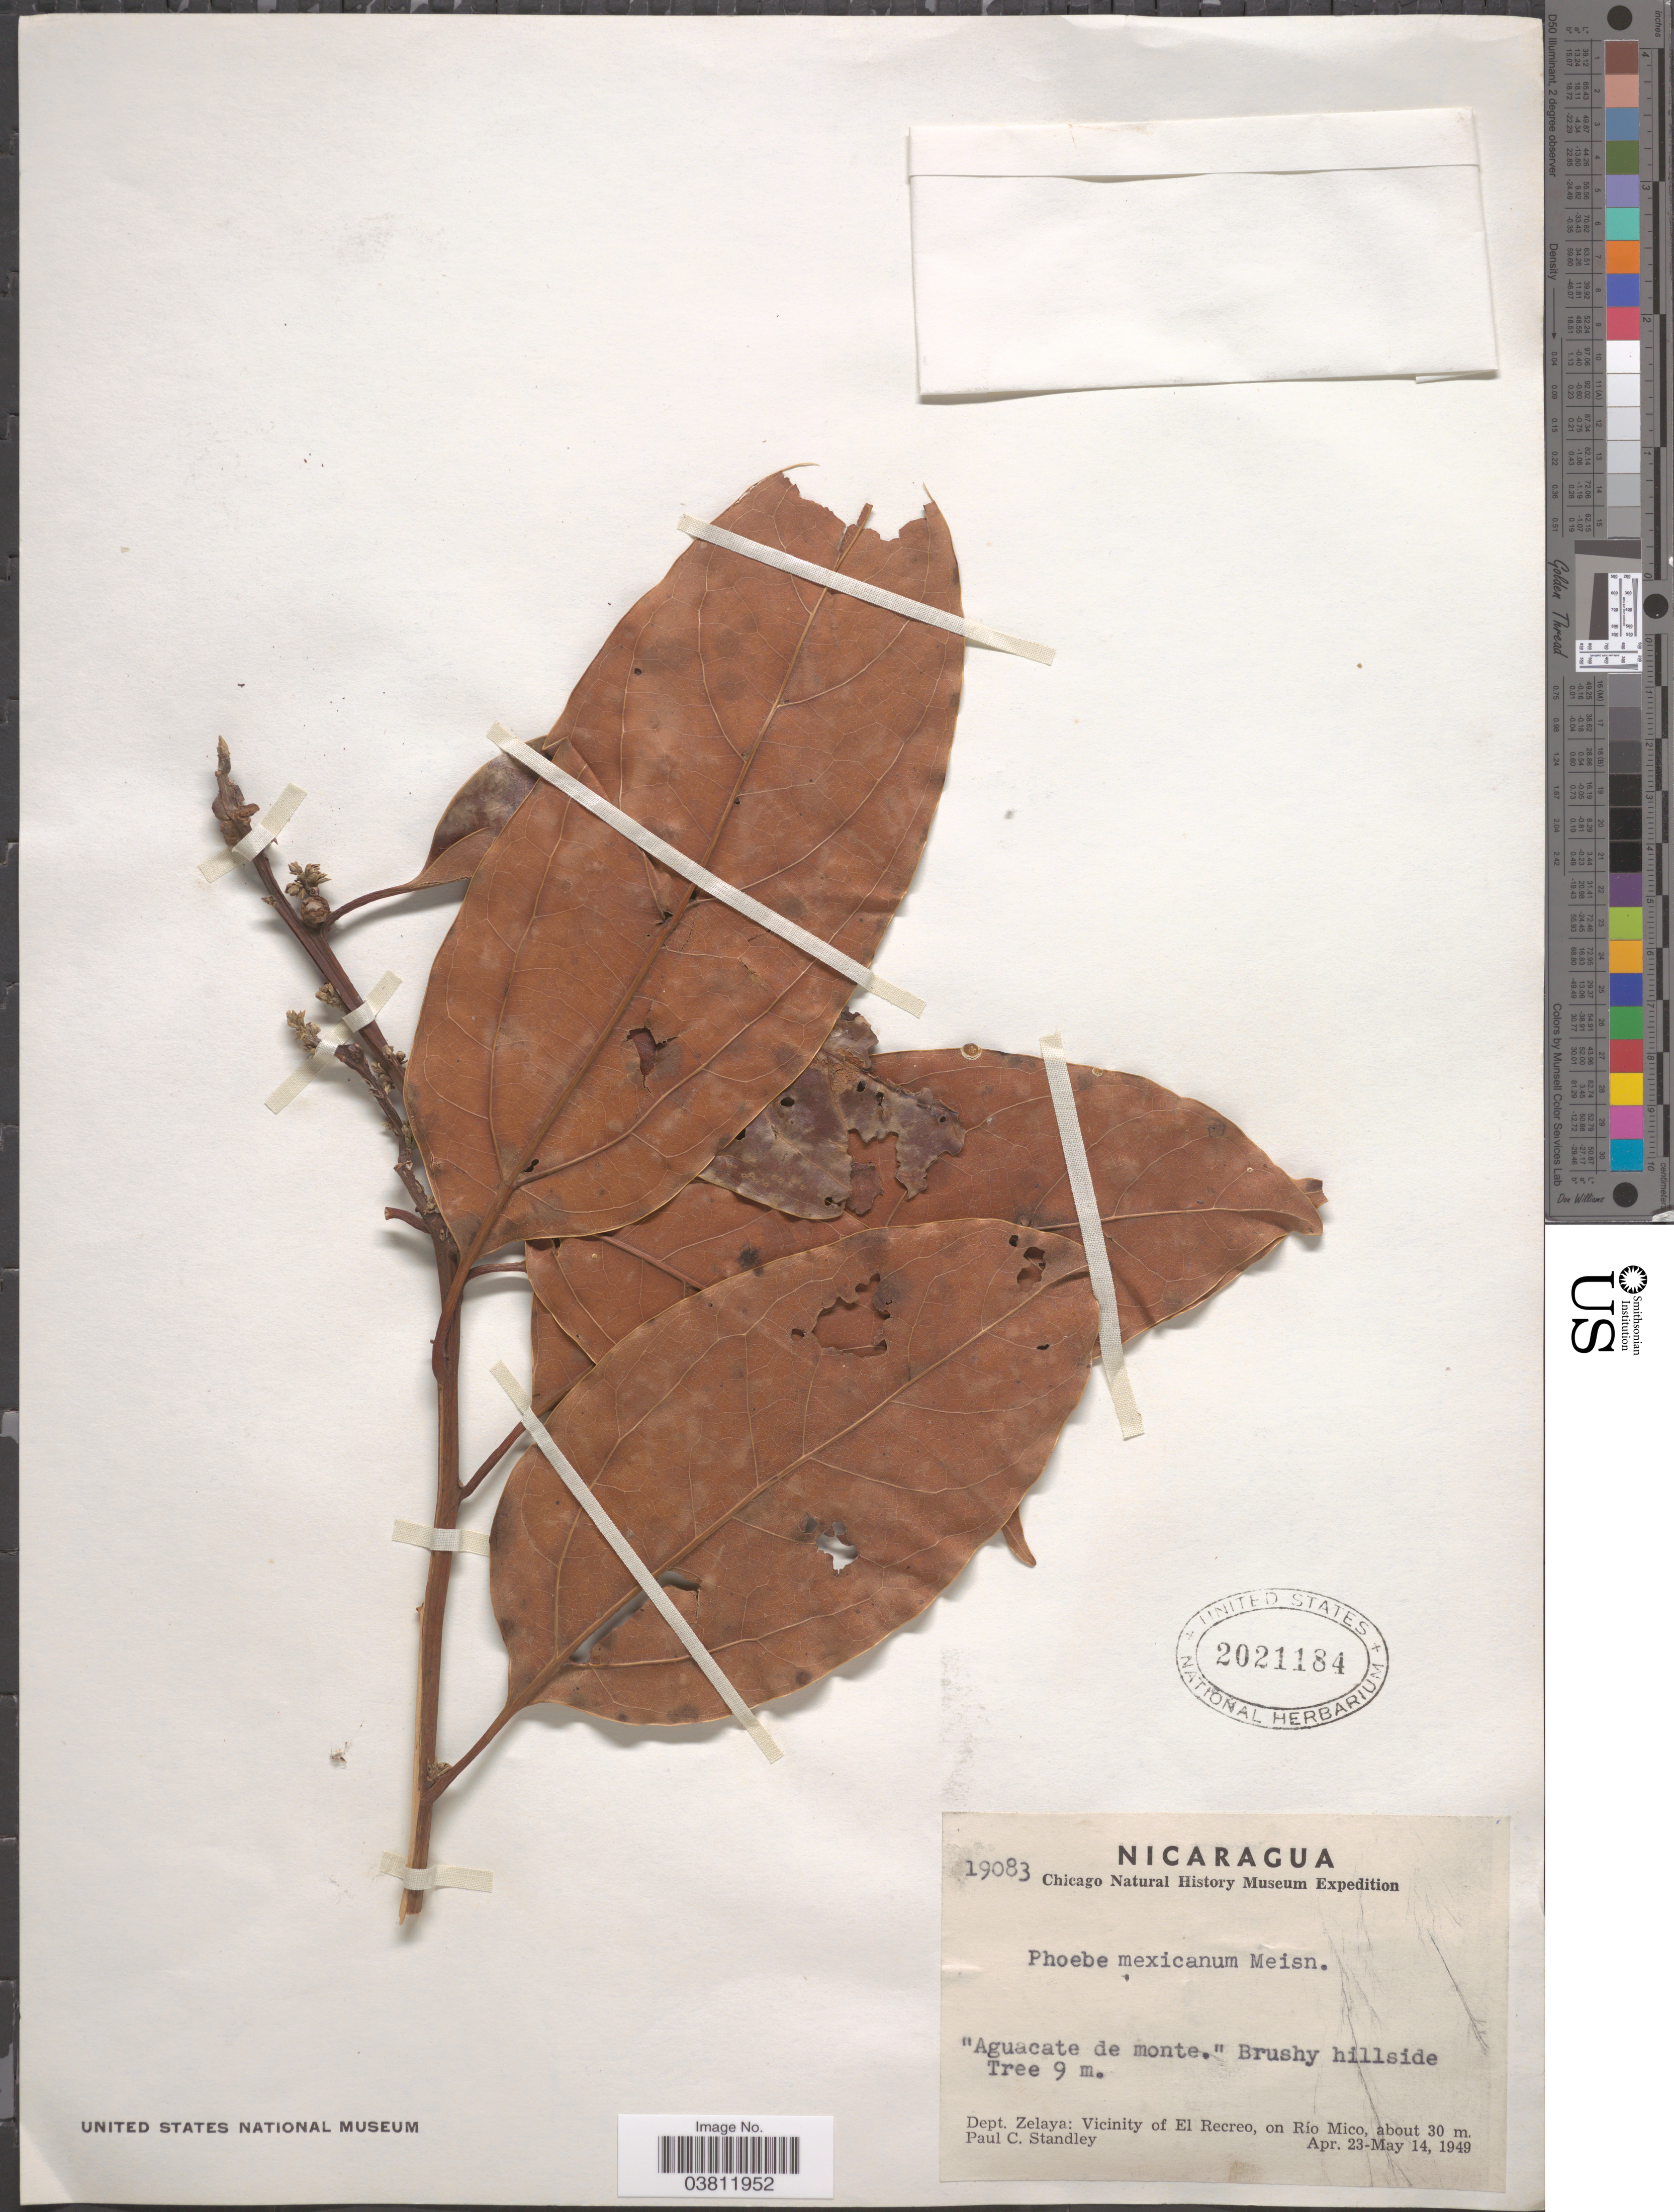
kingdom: Plantae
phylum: Tracheophyta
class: Magnoliopsida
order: Laurales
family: Lauraceae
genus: Phoebe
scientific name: Phoebe mexicana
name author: Meisn.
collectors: P. C. Standley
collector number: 19083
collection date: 1949-04-23/1949-05-14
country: Nicaragua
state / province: Atlántico Sur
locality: Dept. Zelaya: Vicinity of El Recreo, on Río Mico.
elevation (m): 30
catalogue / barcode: US 2021184